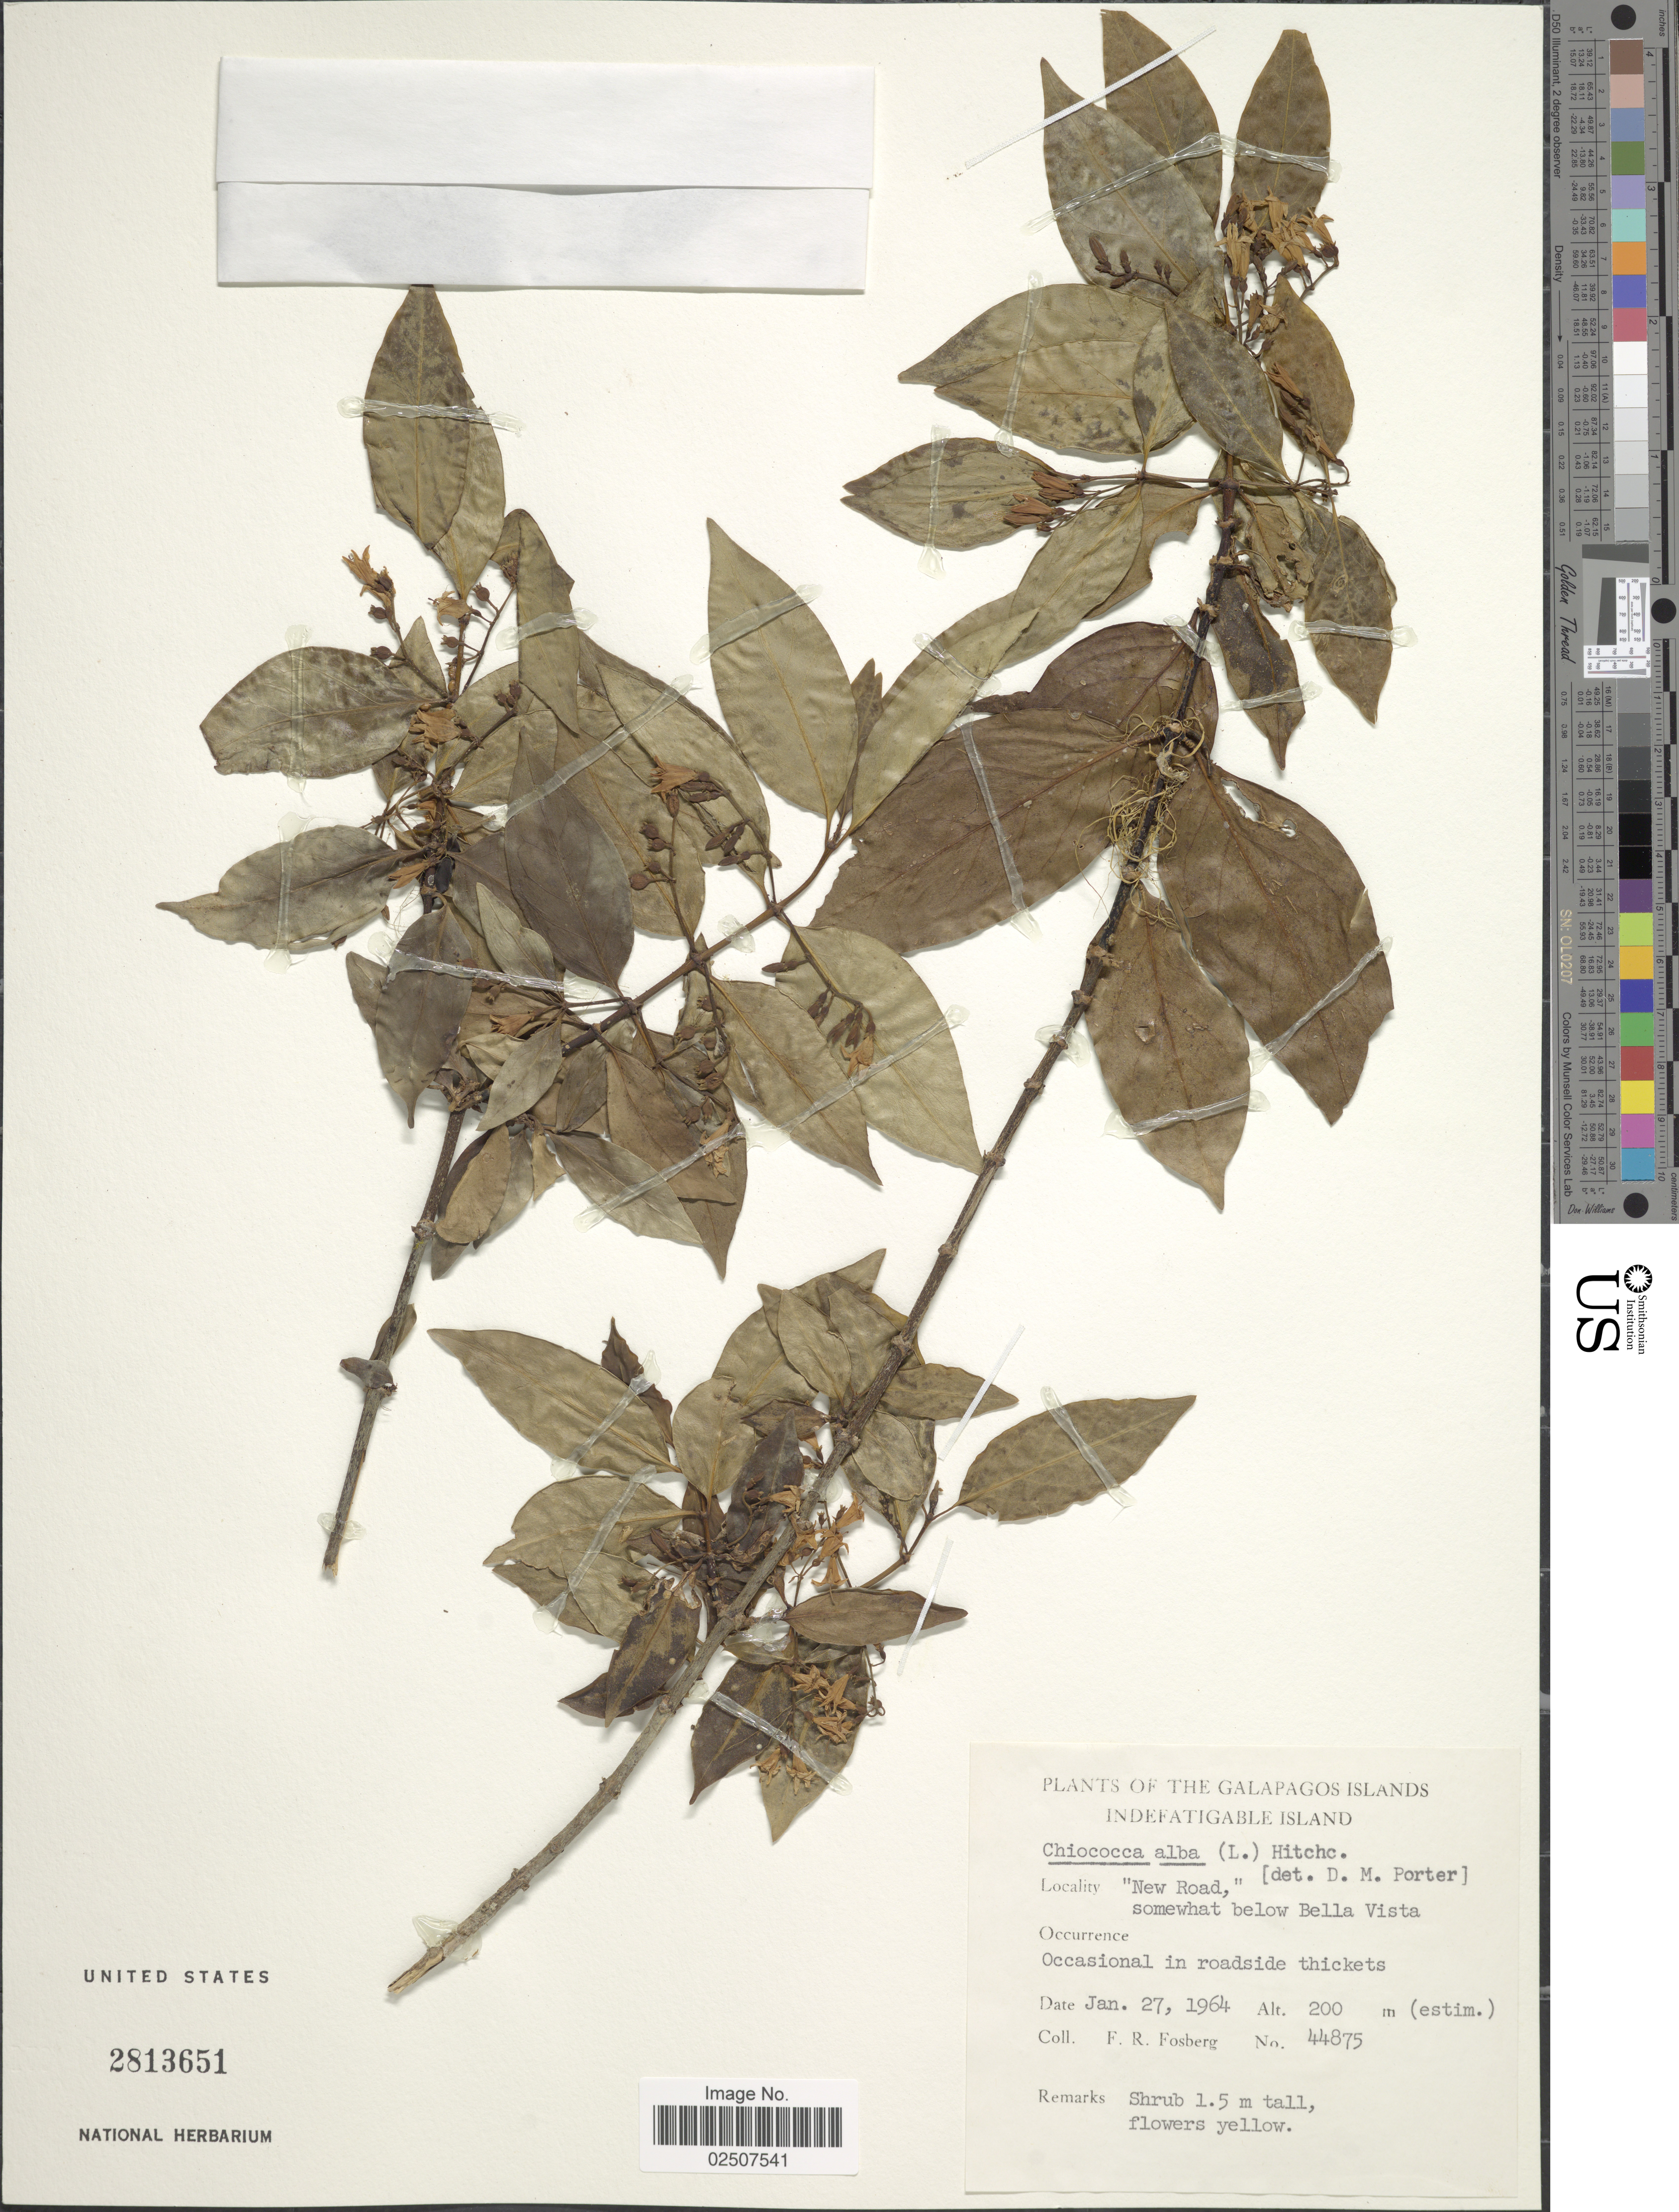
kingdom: Plantae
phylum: Tracheophyta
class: Magnoliopsida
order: Gentianales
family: Rubiaceae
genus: Chiococca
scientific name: Chiococca alba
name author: (L.) Hitchc.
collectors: F. R. Fosberg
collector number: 44875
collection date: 1964-01-27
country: Ecuador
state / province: Colón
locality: Galapagos Islands. Indefatigable Island. "New Road", somewhat below Bella Vista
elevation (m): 200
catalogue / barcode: US 2813651